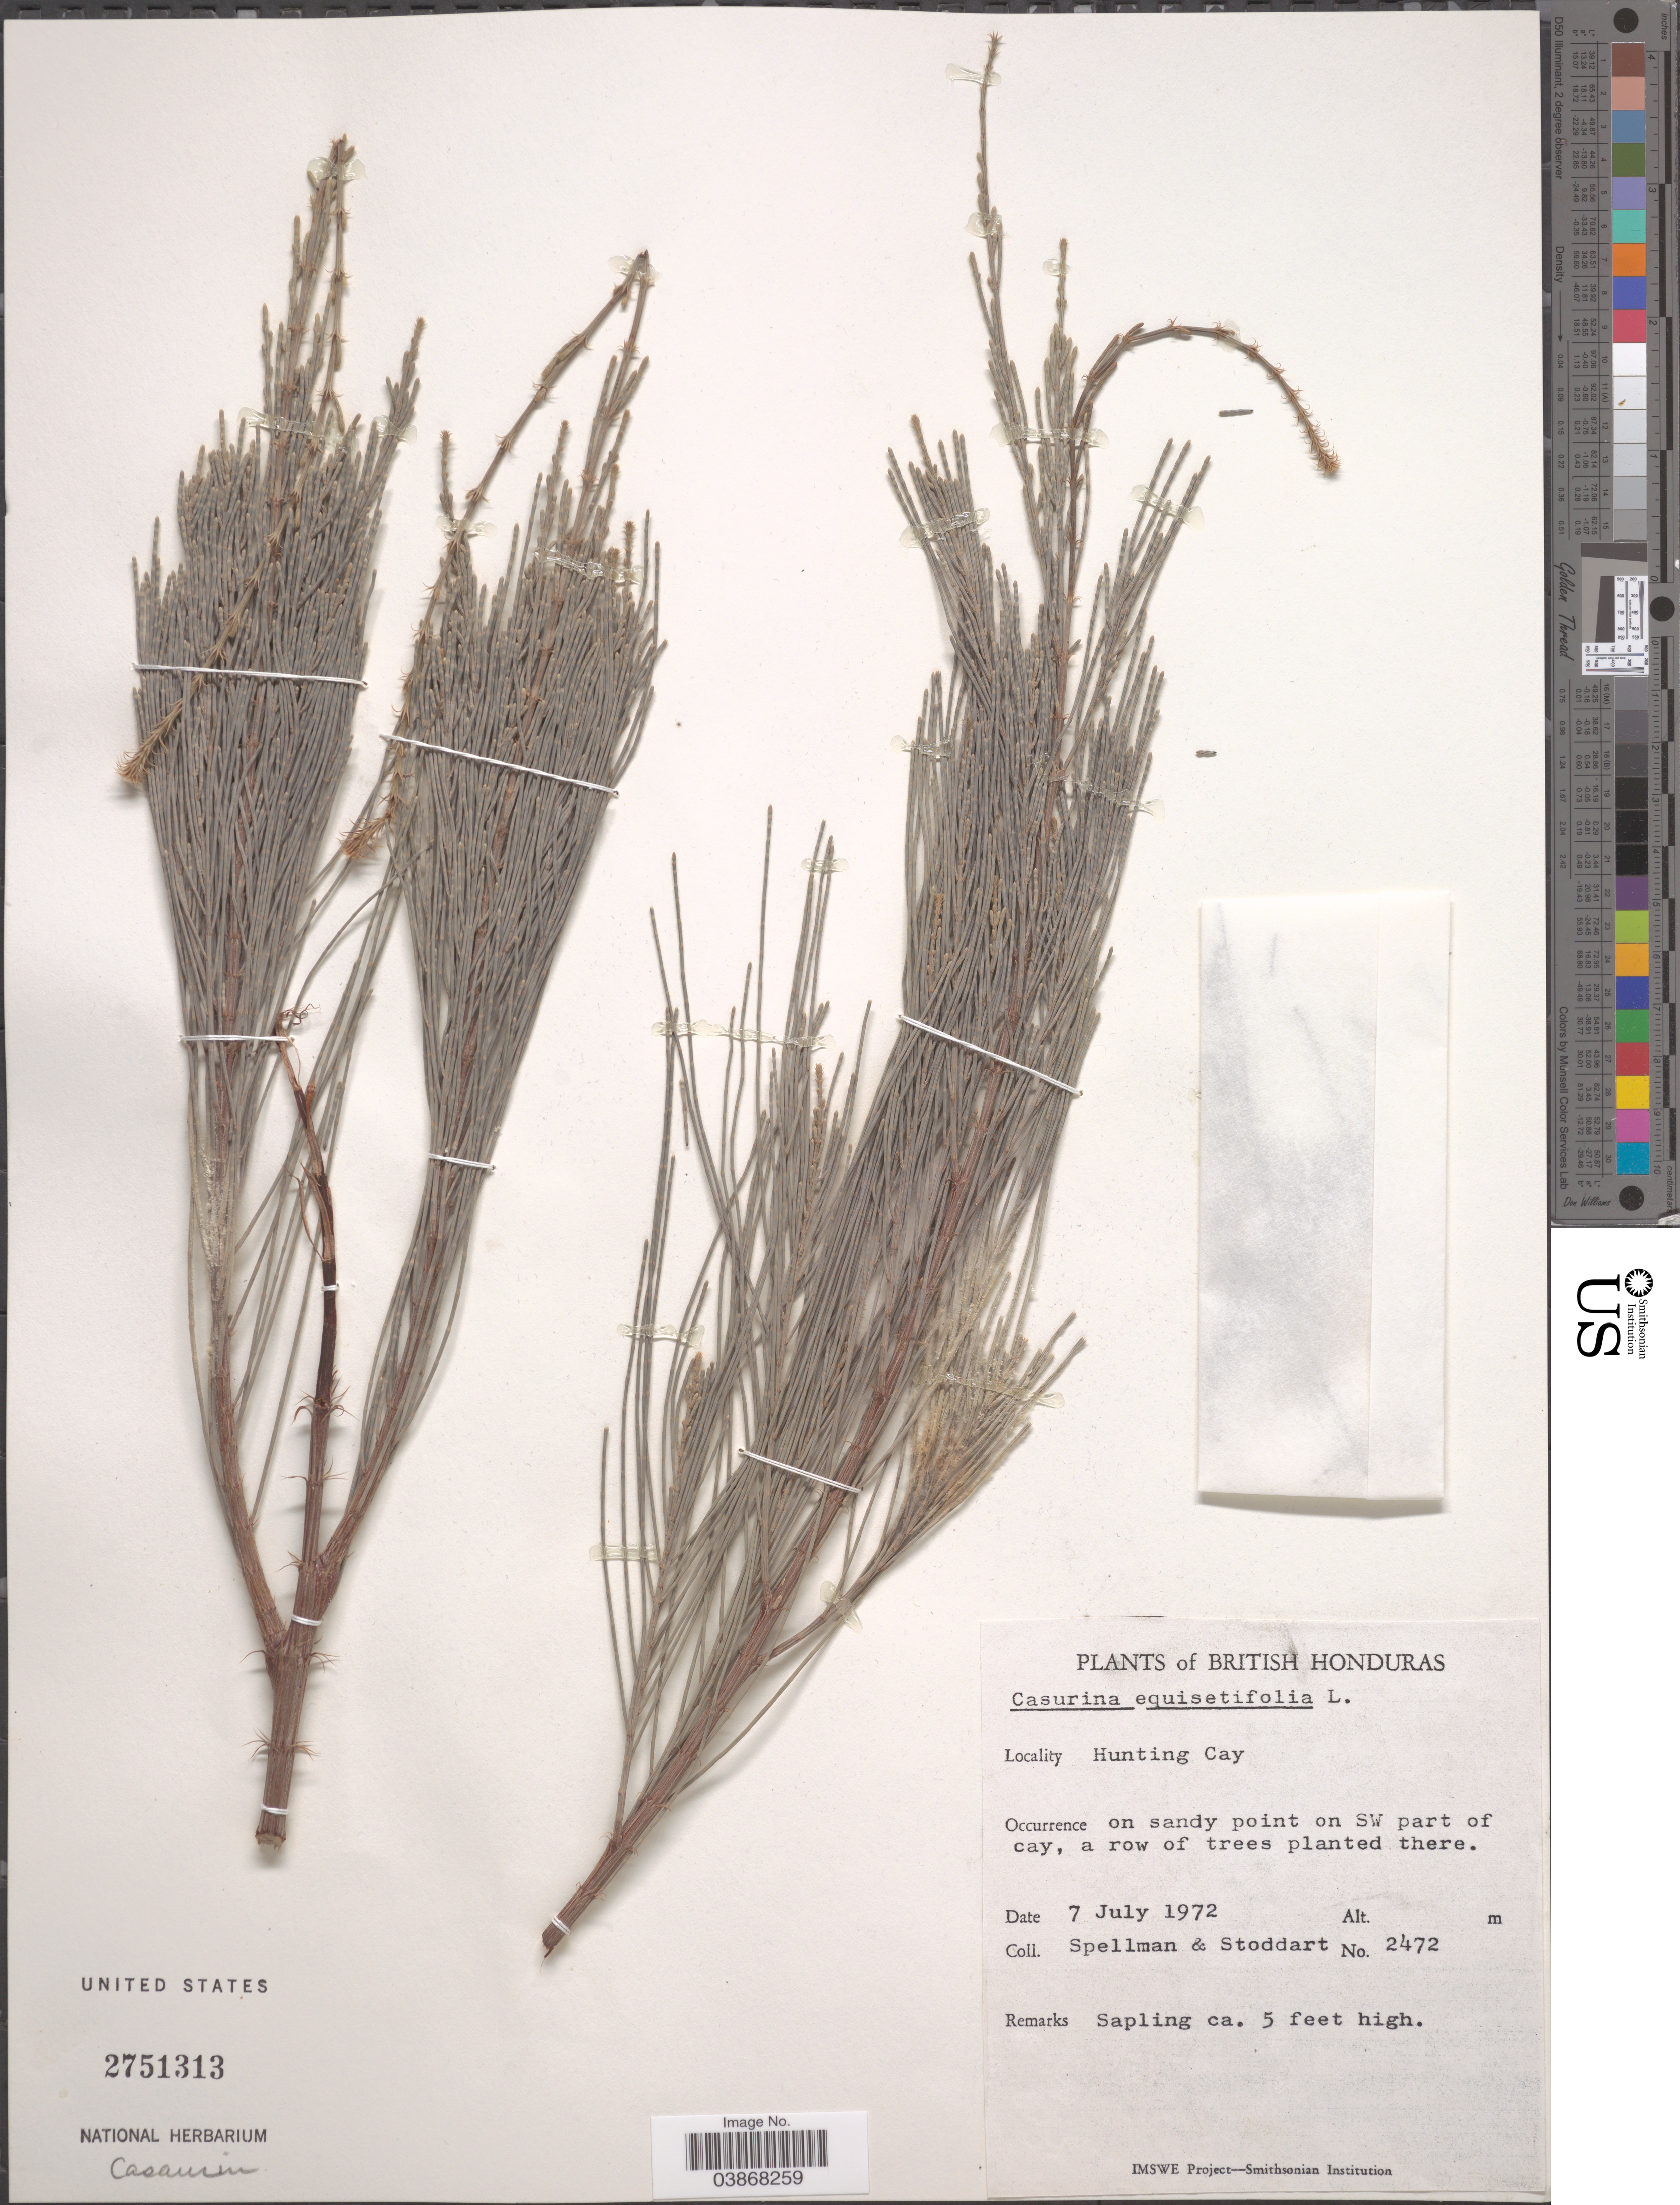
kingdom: Plantae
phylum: Tracheophyta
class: Magnoliopsida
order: Fagales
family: Casuarinaceae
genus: Casuarina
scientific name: Casuarina equisetifolia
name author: L.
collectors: Spellman, -- & -. Stoddart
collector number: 2472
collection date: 1972-07-07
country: Belize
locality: British Honduras. Hunting Cay. On sandy point on SW part of cay.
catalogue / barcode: US 2751313